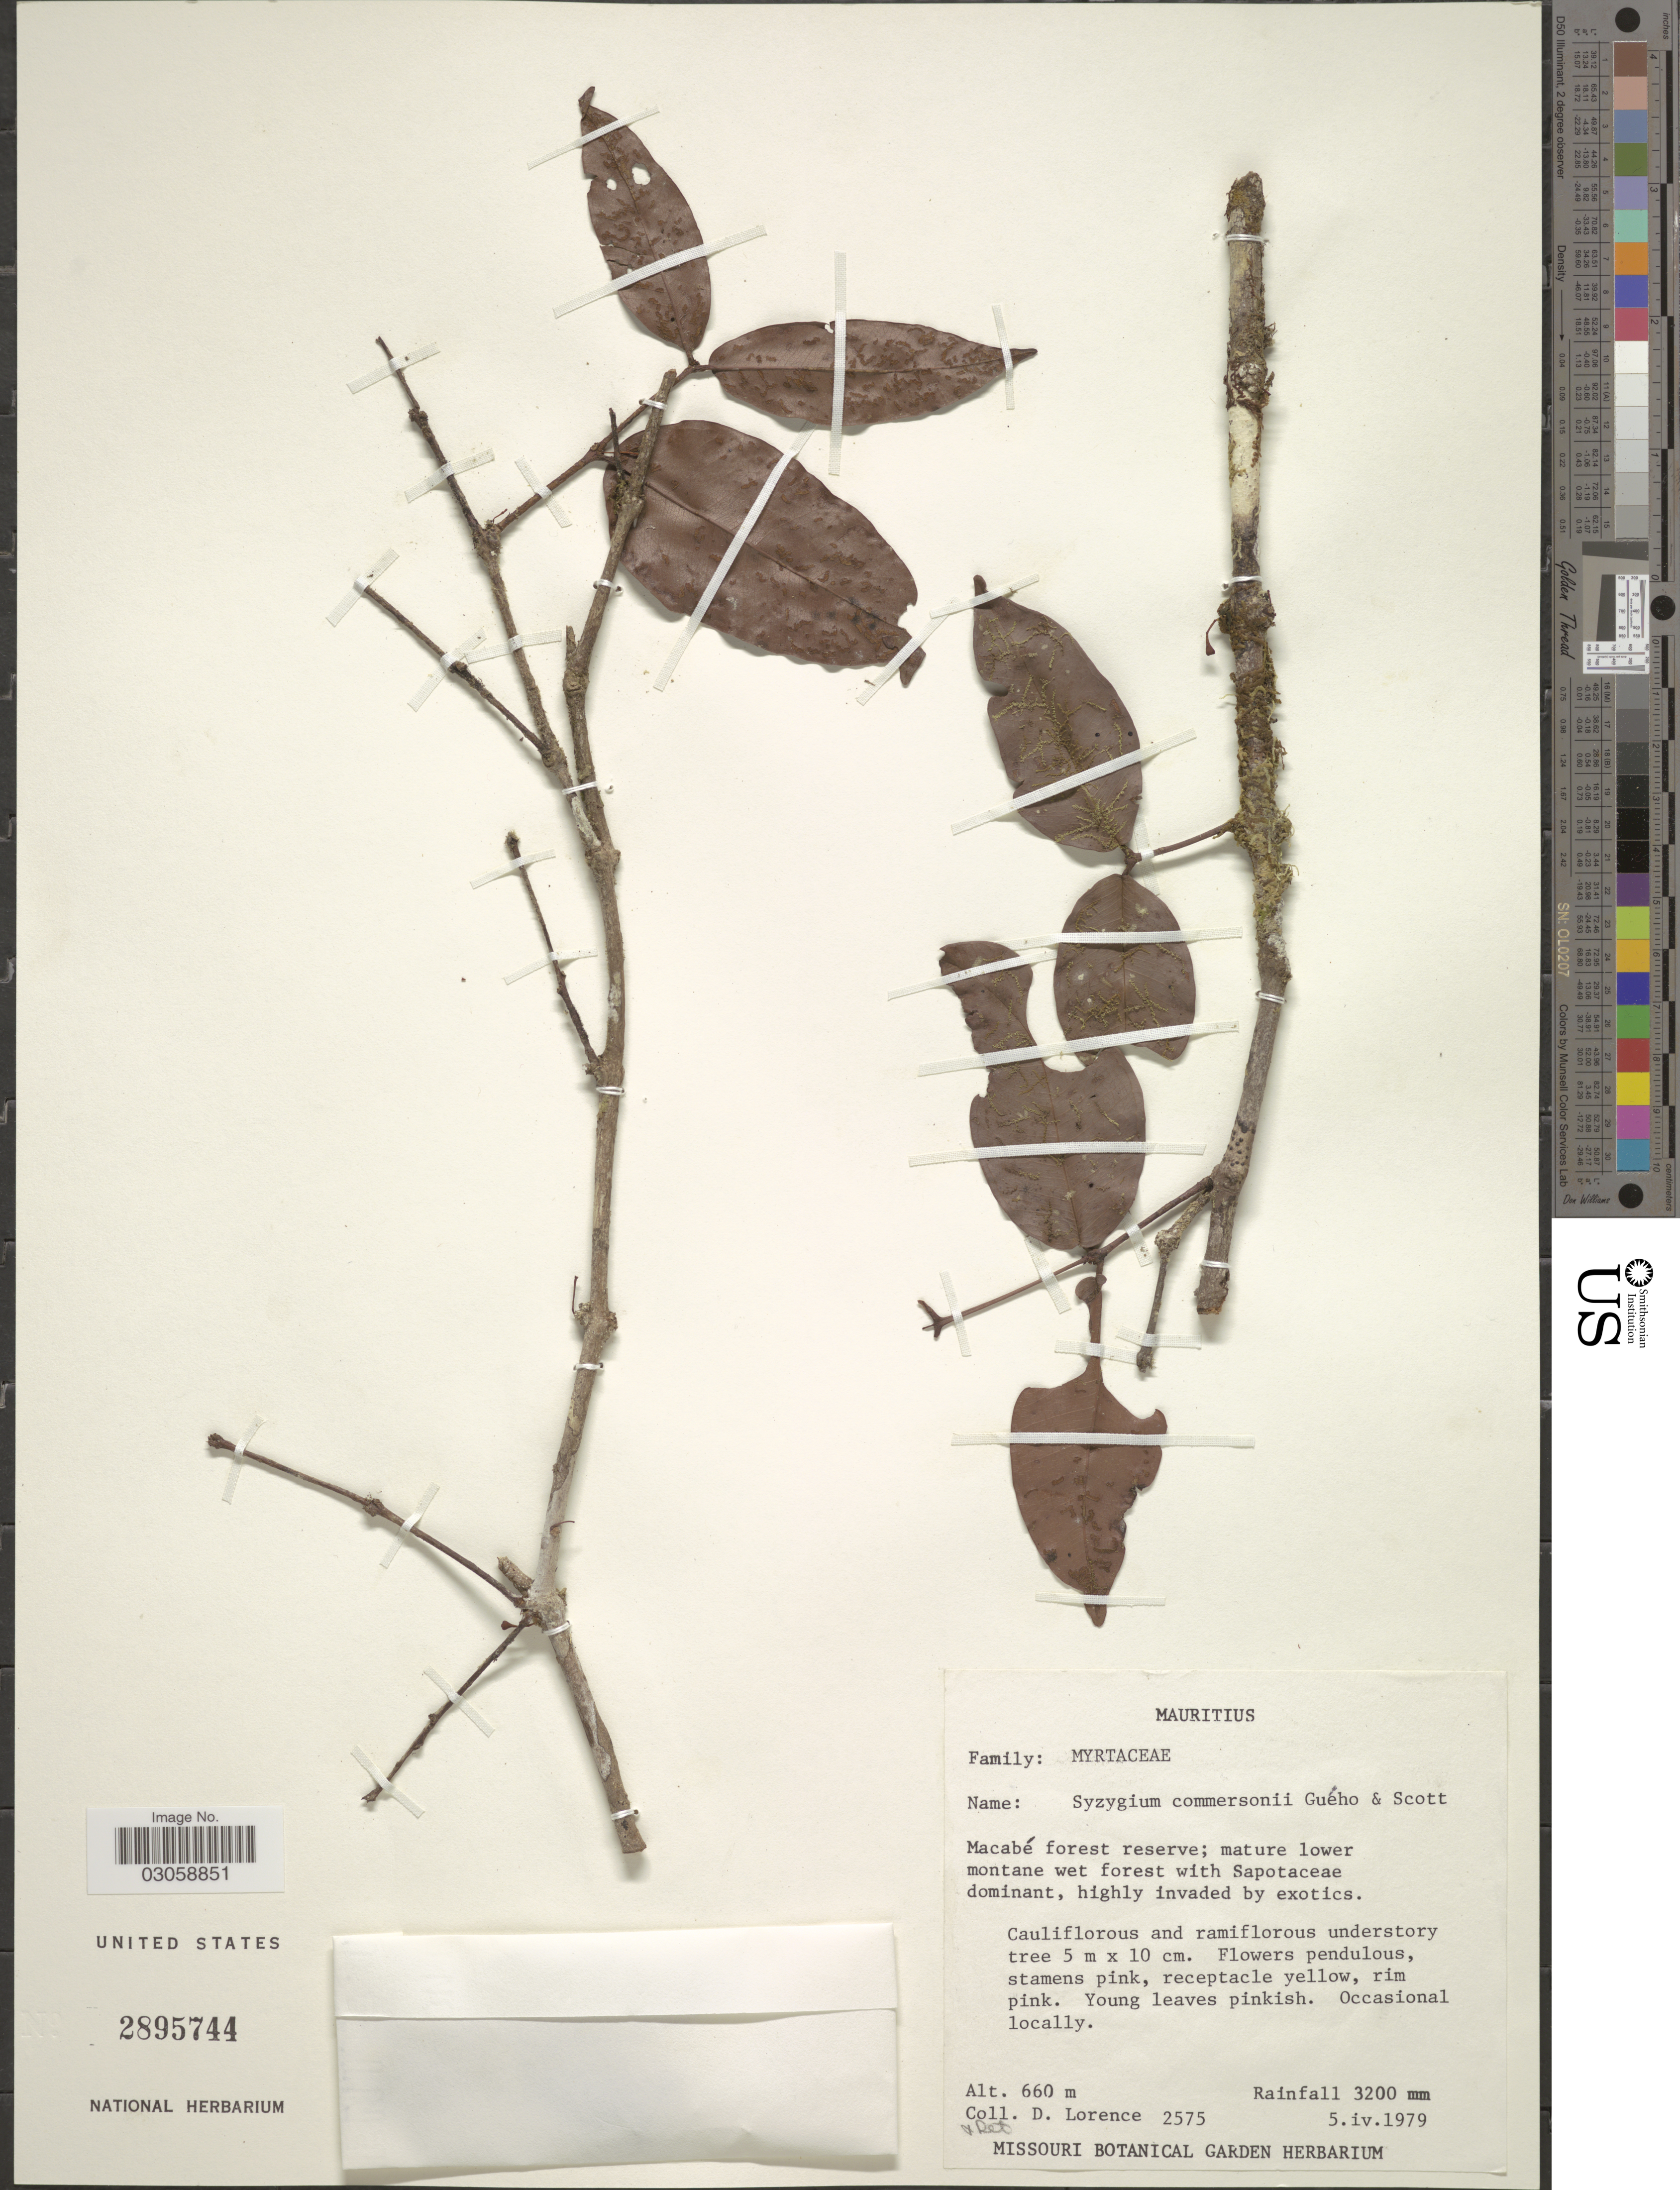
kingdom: Plantae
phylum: Tracheophyta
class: Magnoliopsida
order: Myrtales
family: Myrtaceae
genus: Syzygium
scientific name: Syzygium commersonii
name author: J.Guého & A.J. Scott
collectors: D. Lorence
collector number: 2575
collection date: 1979-04-05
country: Mauritius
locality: Mauritius, Macabé forest reserve: mature lower montane wet forest.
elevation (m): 660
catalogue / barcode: US 2895744